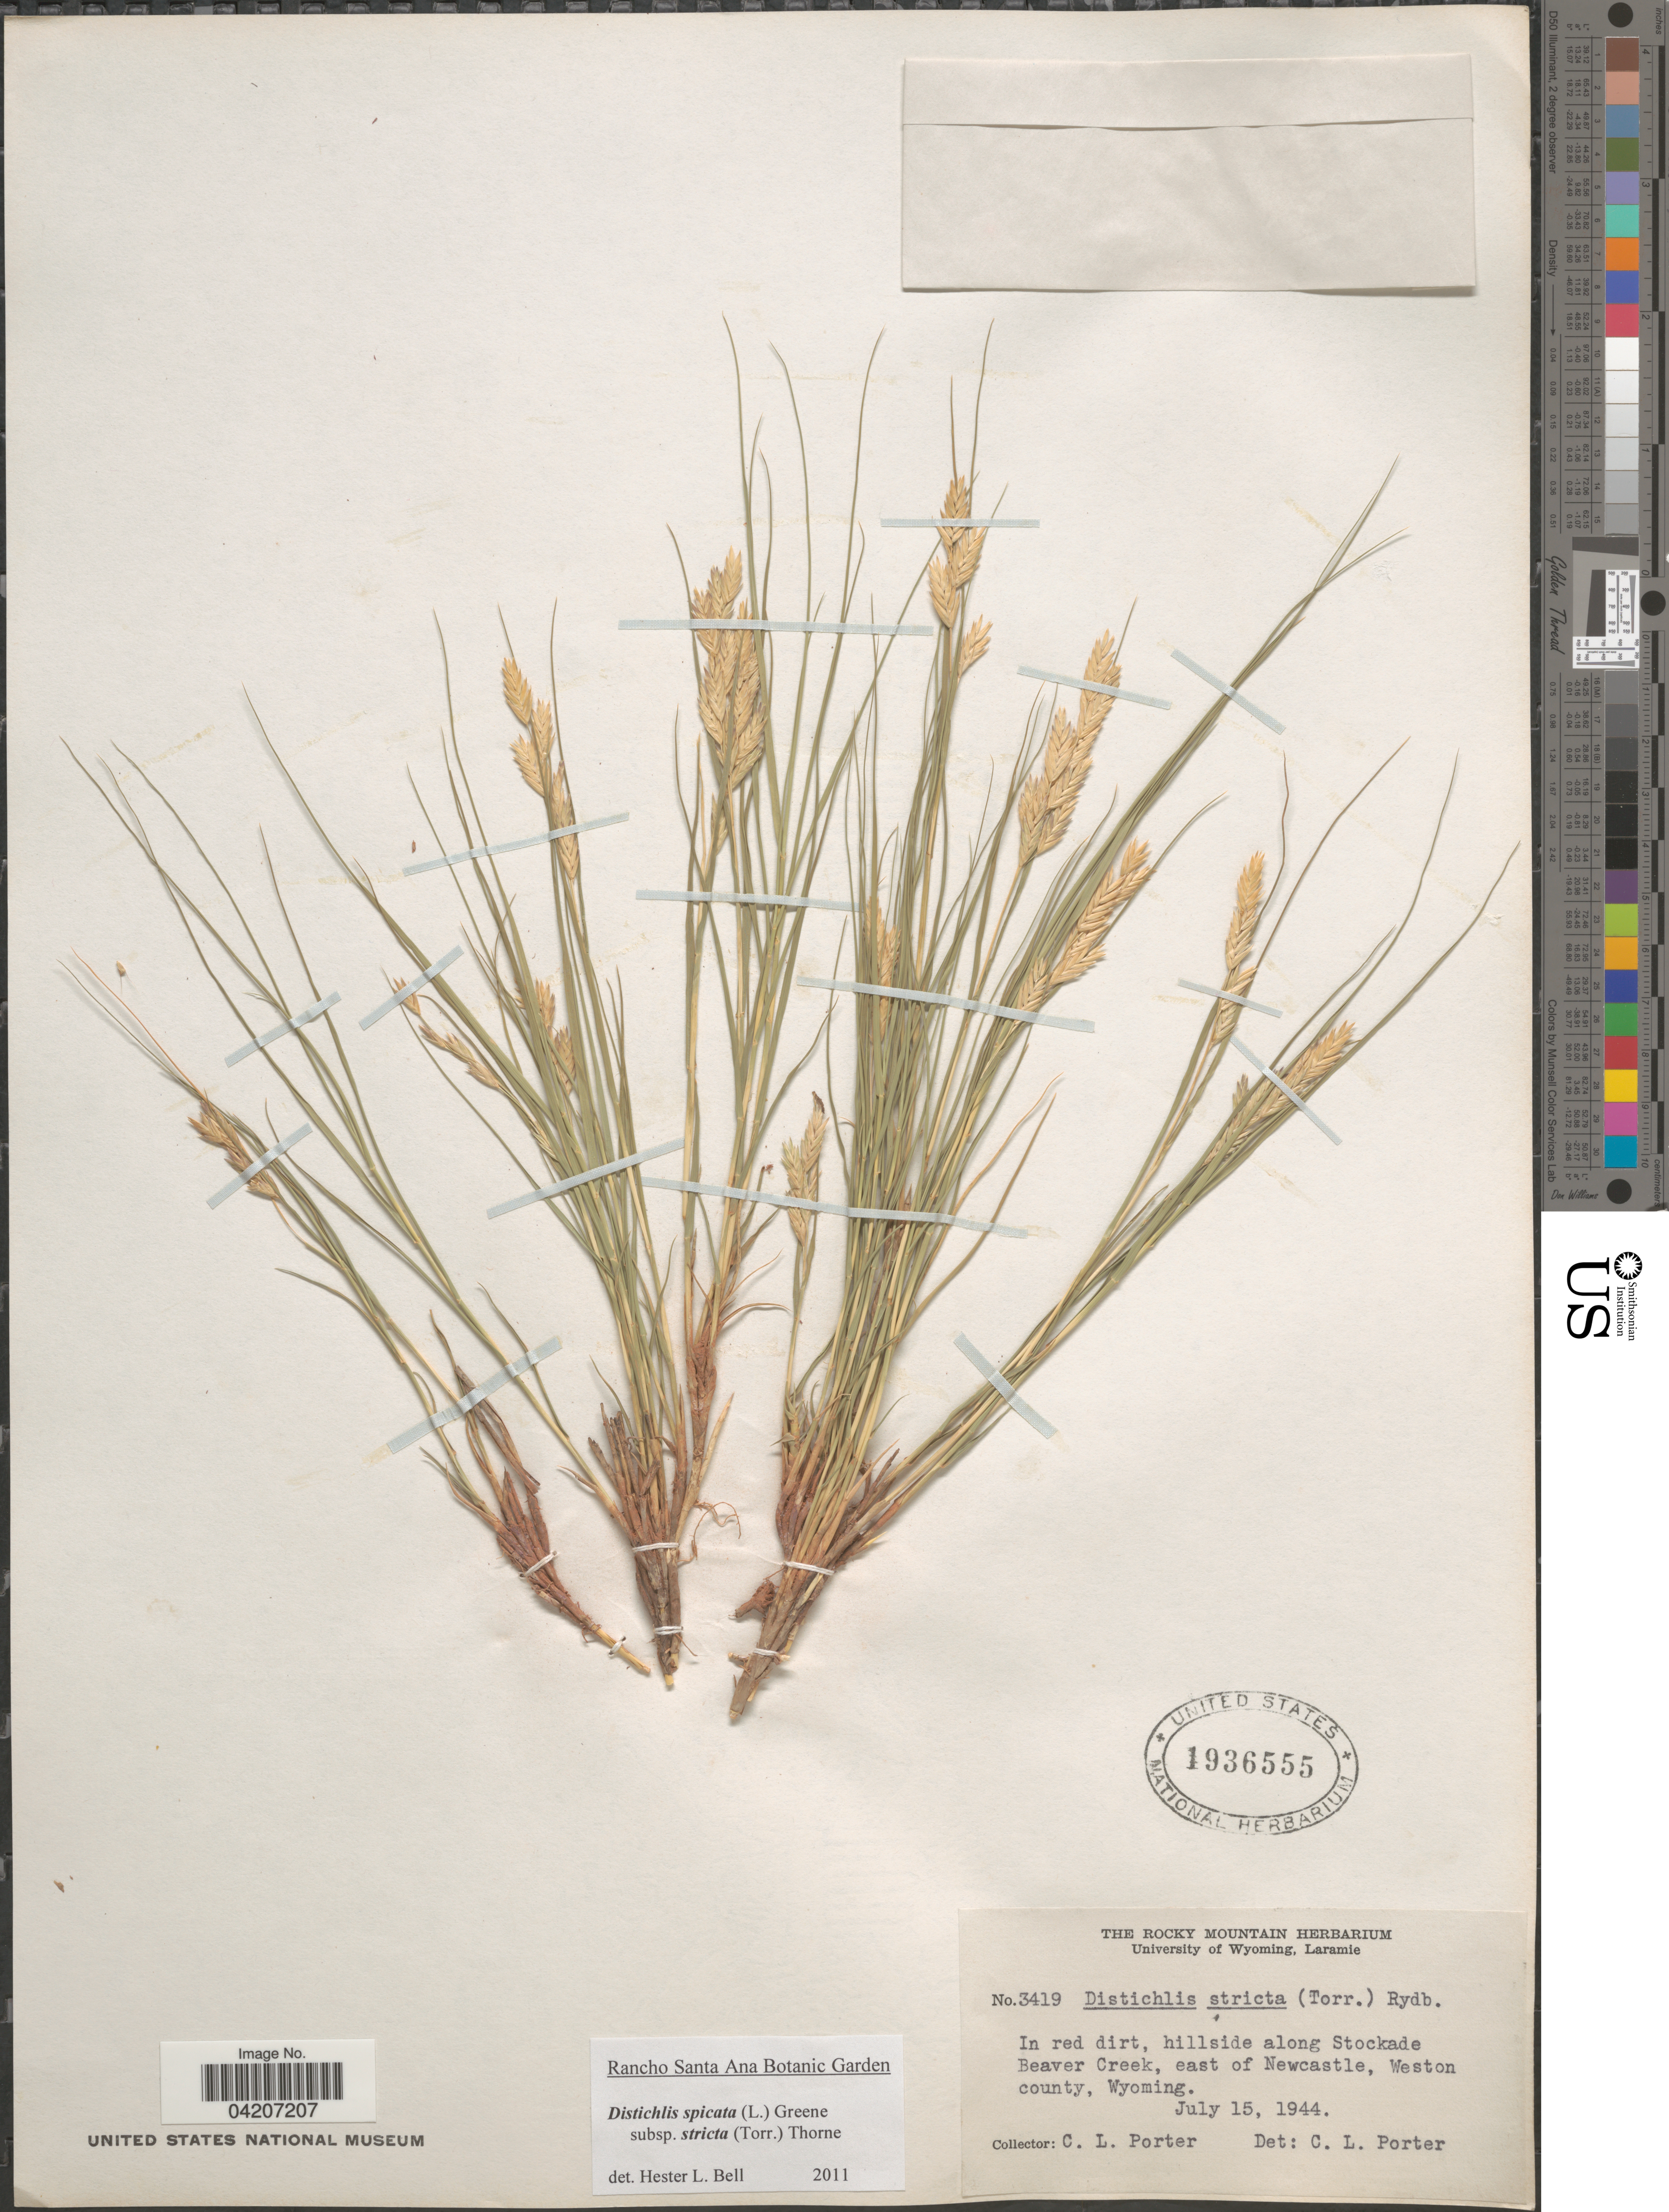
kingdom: Plantae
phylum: Tracheophyta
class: Liliopsida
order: Poales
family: Poaceae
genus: Distichlis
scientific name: Distichlis spicata subsp. stricta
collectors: C. L. Porter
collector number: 3419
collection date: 1944-07-15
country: United States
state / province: Wyoming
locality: In red dirt, hillside along Stockade Beaver Creek, east of Newcastle, Weston county.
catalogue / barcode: US 1936555